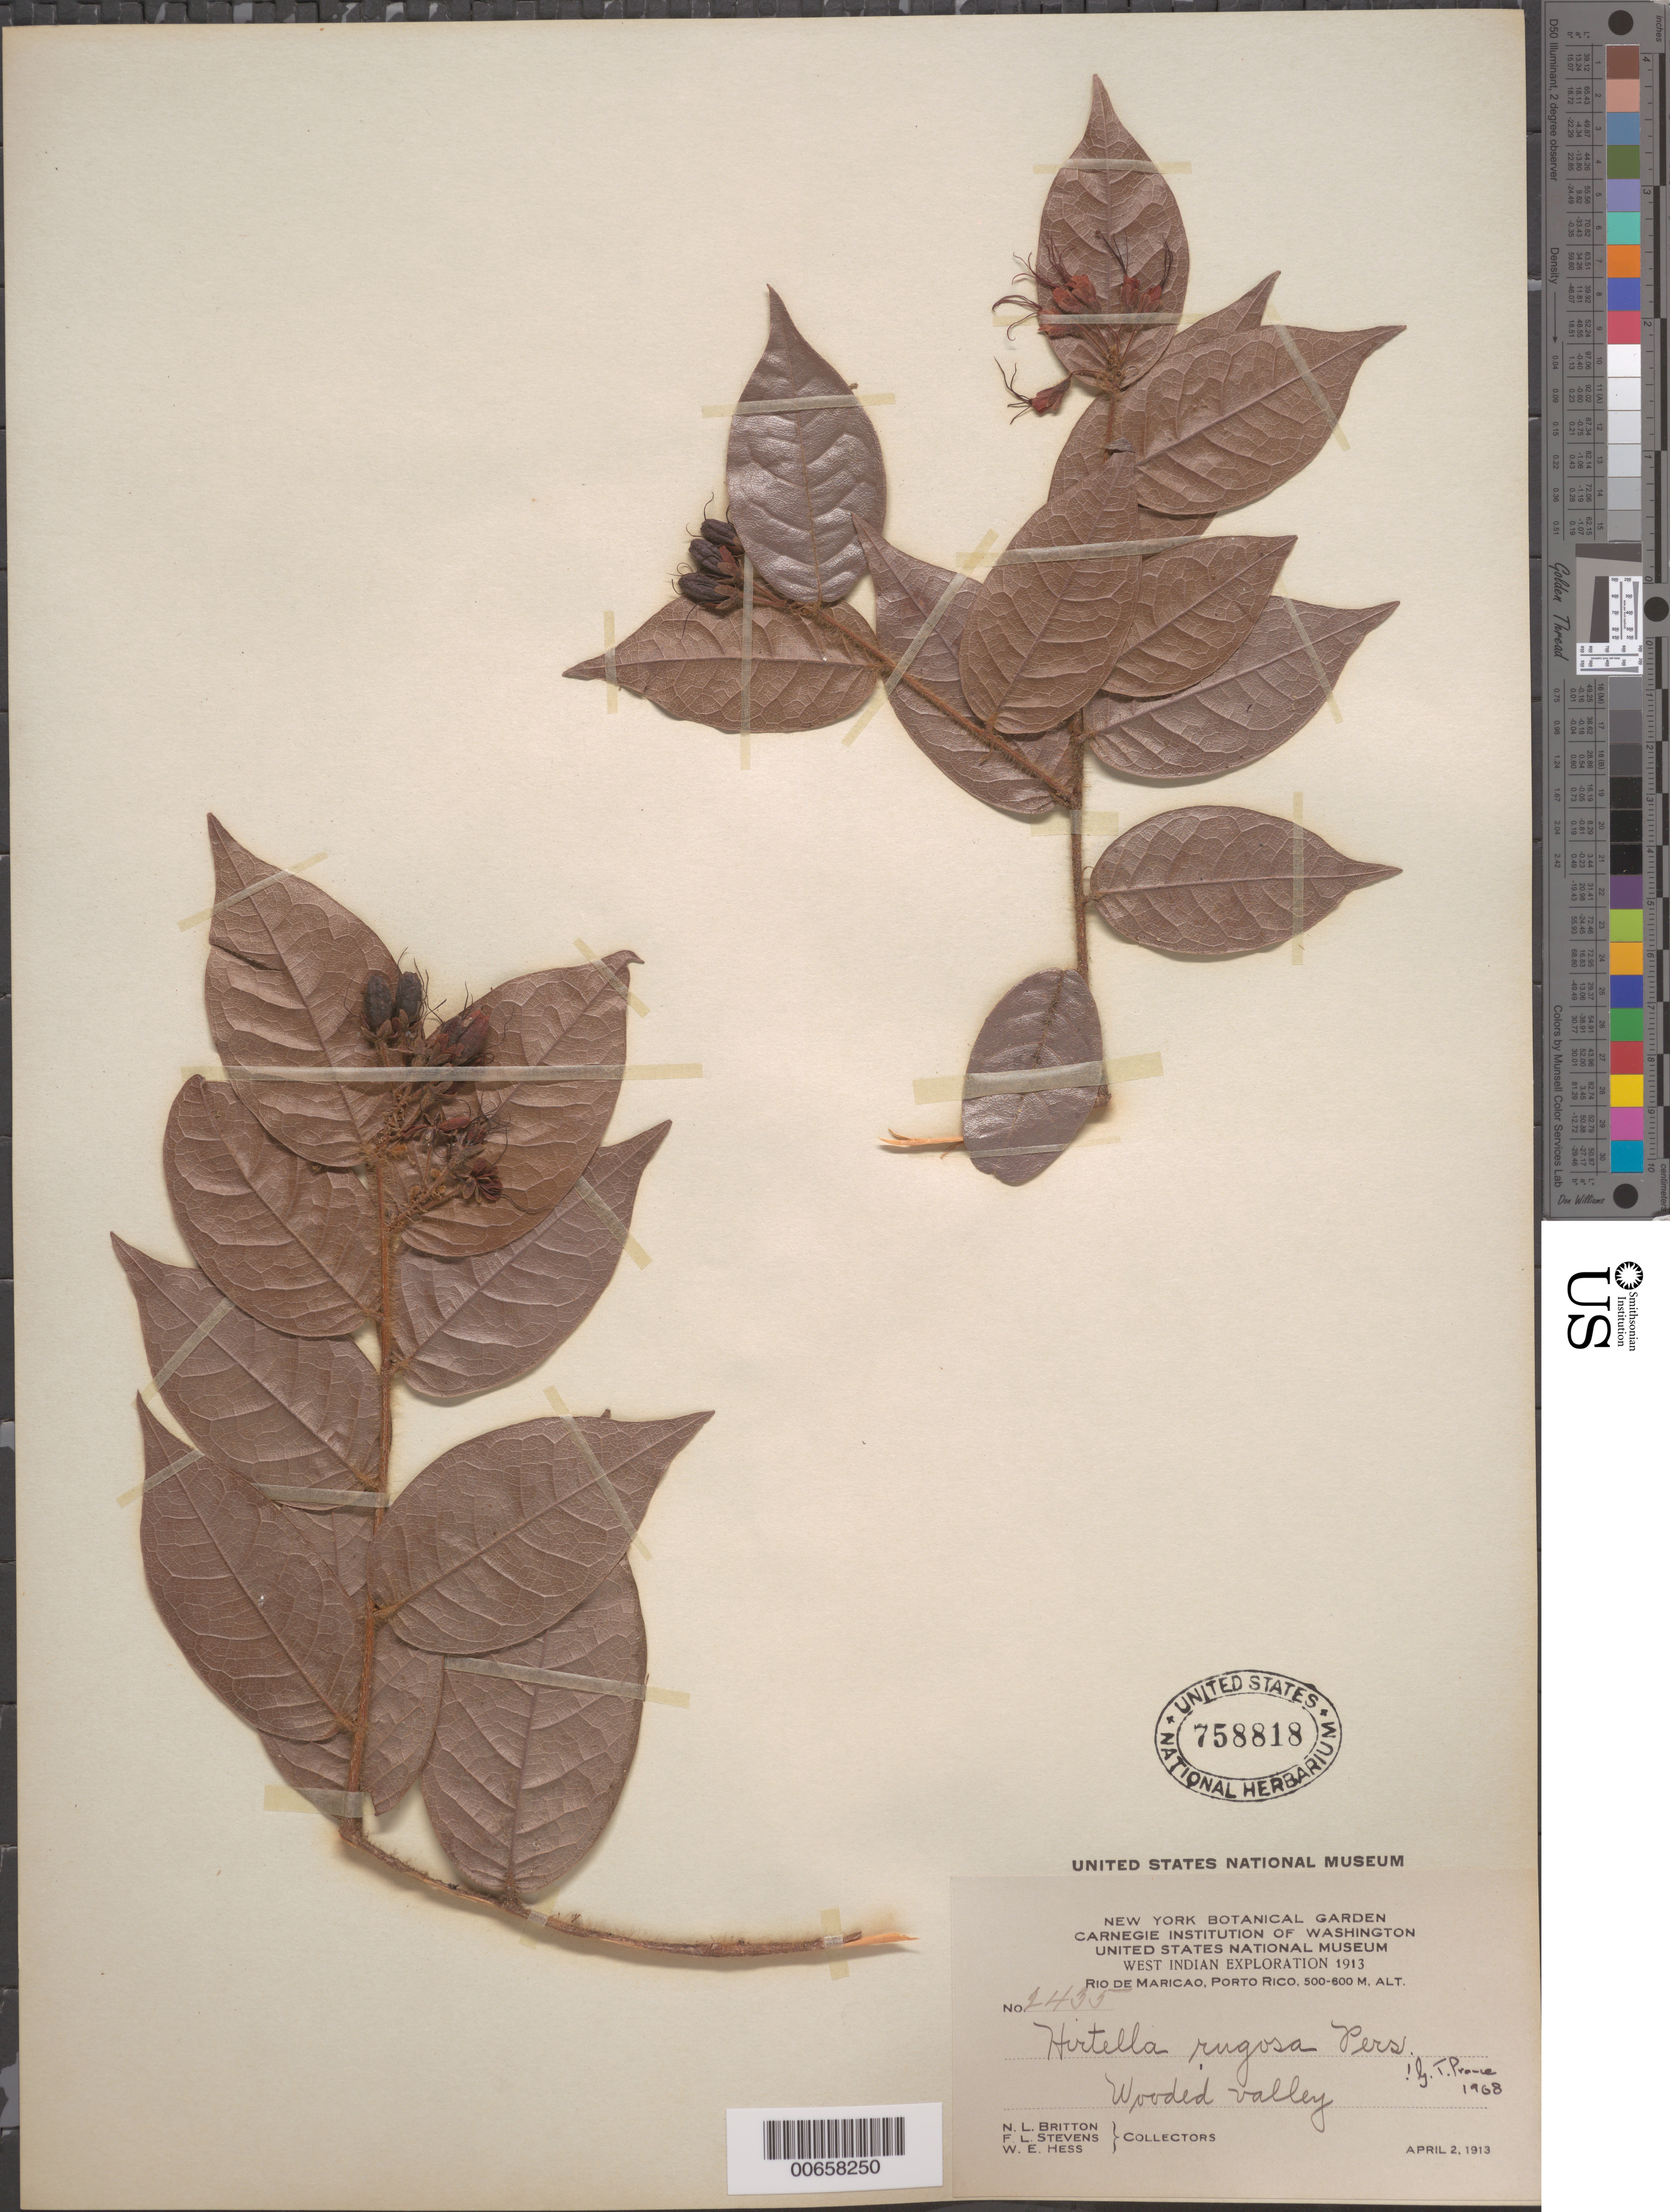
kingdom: Plantae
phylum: Tracheophyta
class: Magnoliopsida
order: Malpighiales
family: Chrysobalanaceae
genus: Hirtella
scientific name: Hirtella rugosa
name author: Thuill. ex Pers.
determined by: Prance, G. T.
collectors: N. Britton, F. L. Stevens & W. Hess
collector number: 2435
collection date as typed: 02 Apr 1913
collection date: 1913-04-02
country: Puerto Rico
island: Greater Antilles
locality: Rio de Maricao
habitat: Wooded valley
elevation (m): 500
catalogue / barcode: US 758818